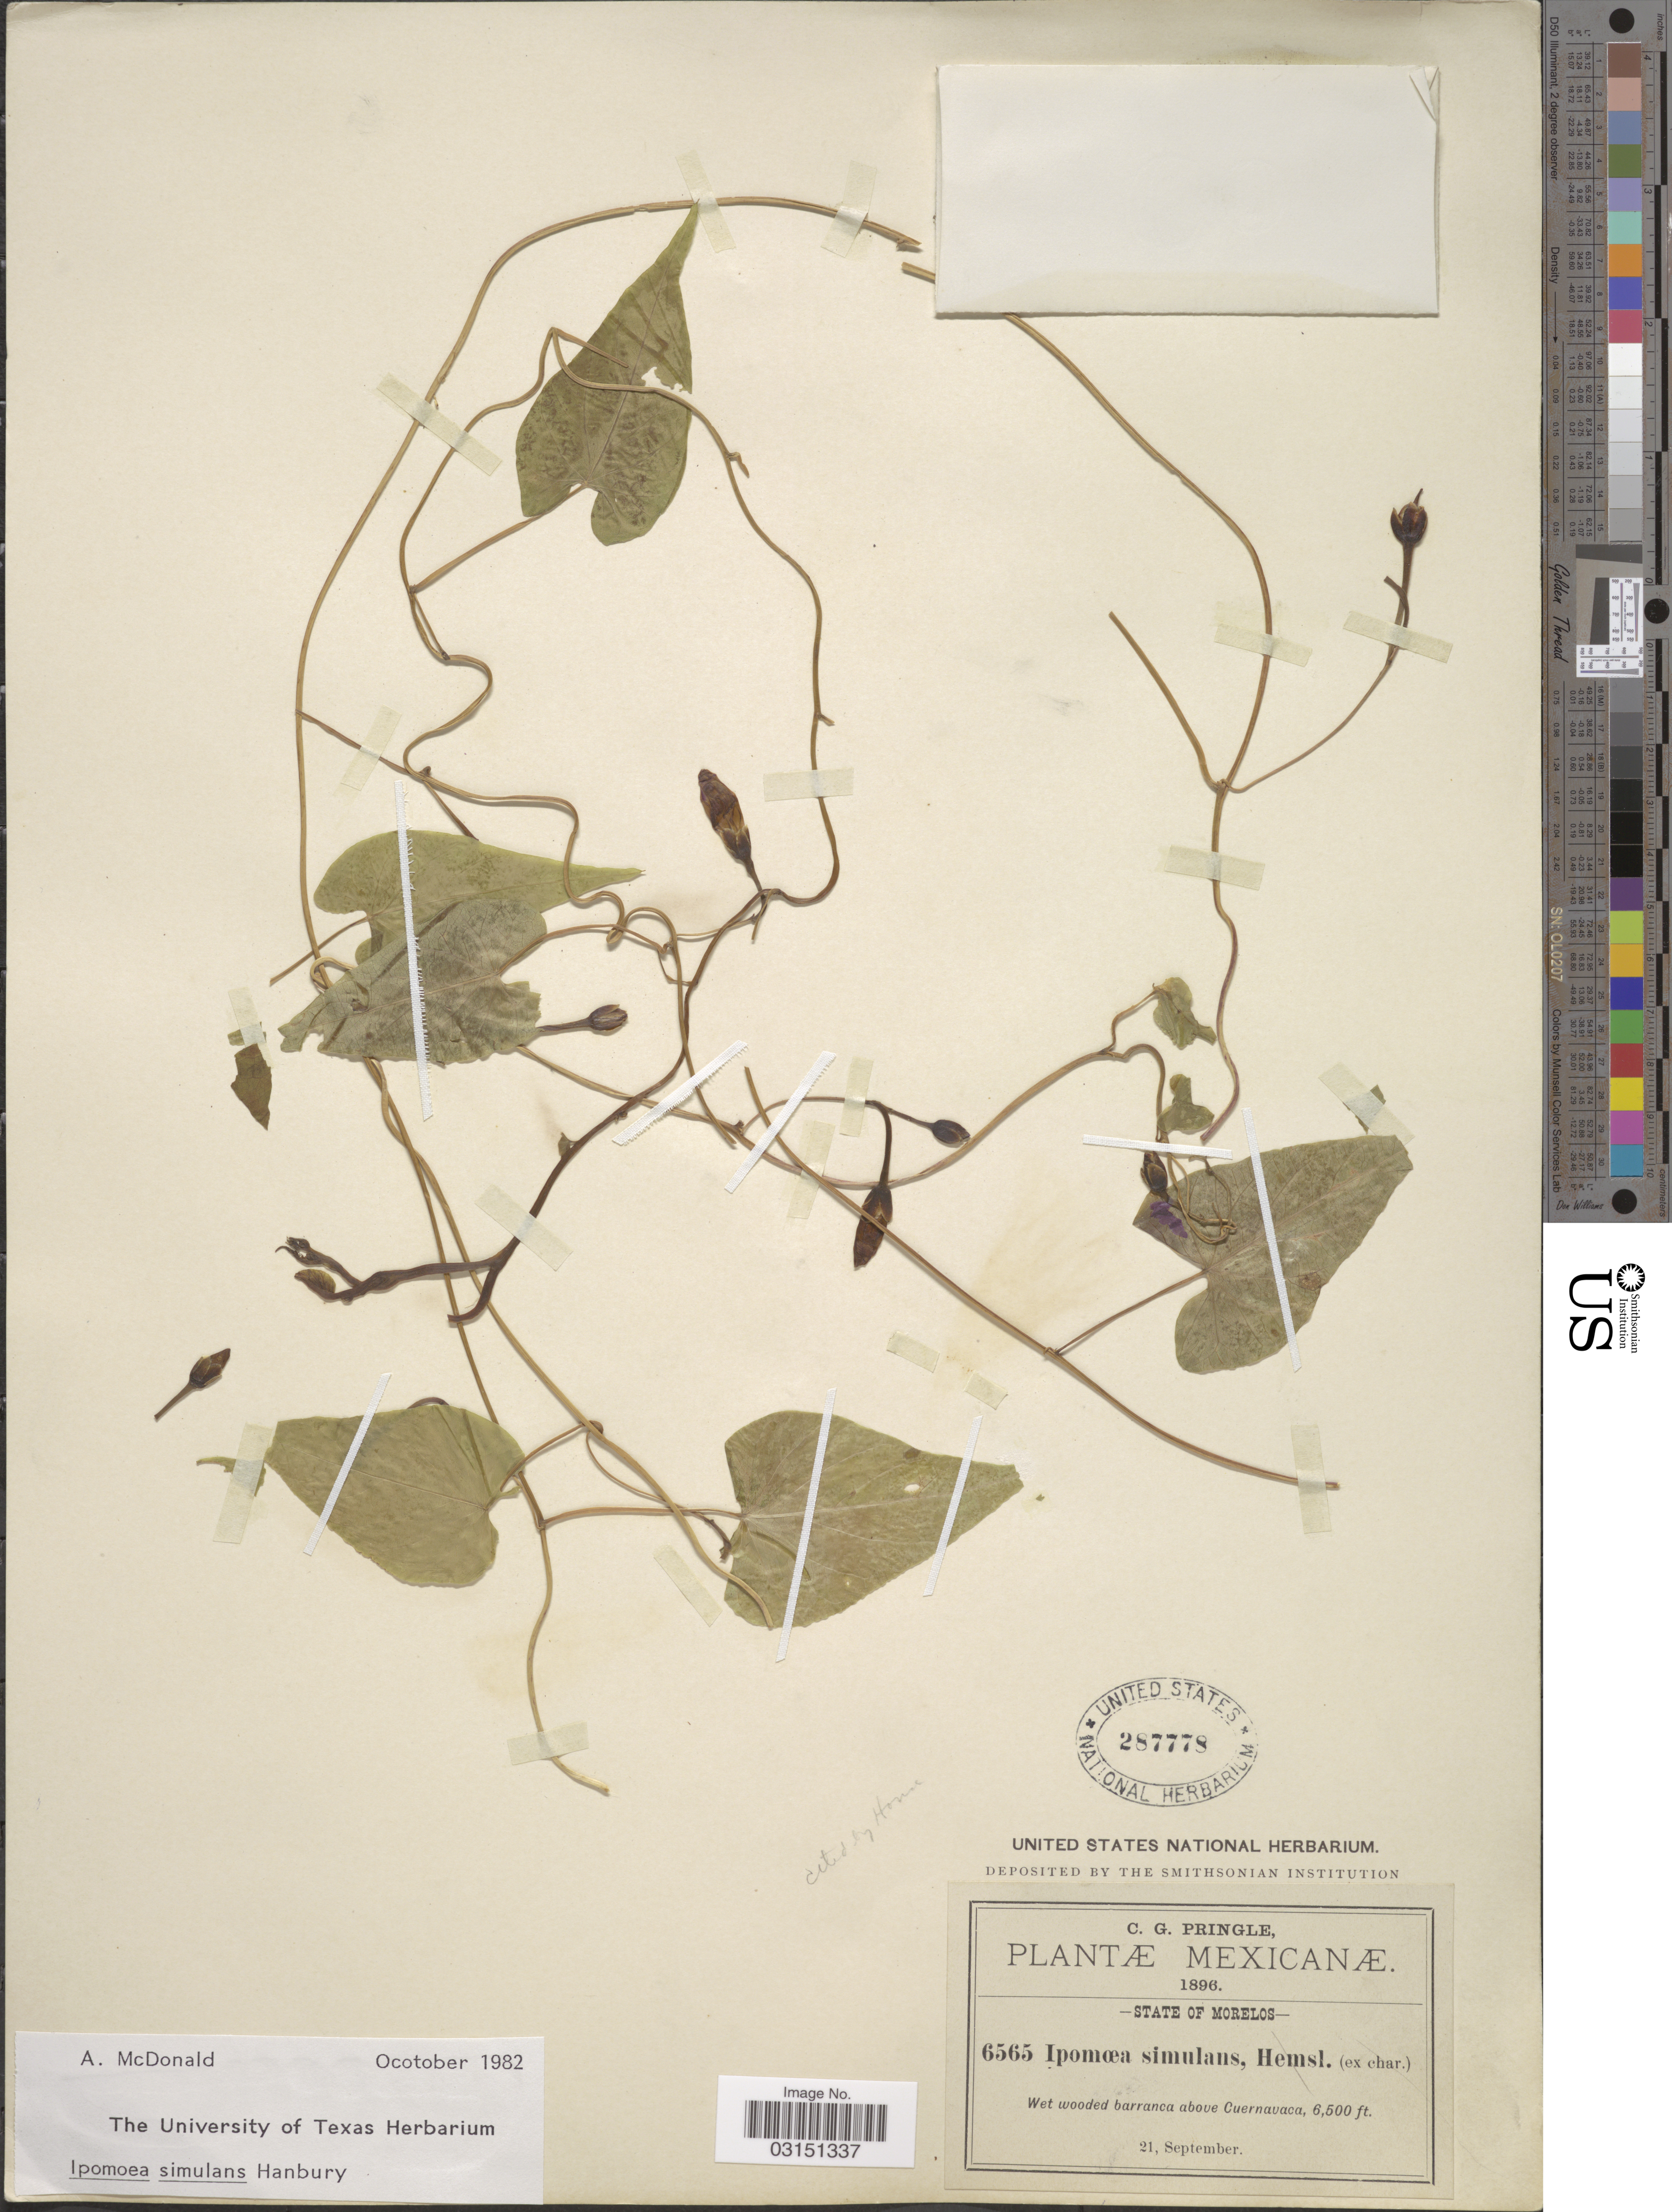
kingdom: Plantae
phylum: Tracheophyta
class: Magnoliopsida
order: Solanales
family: Convolvulaceae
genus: Ipomoea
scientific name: Ipomoea simulans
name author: D. Hanb.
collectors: C. G. Pringle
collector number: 6565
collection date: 1896-09-21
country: Mexico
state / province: Morelos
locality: Wet wooded barranca above Cuernavaca.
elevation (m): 1981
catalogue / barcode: US 287778